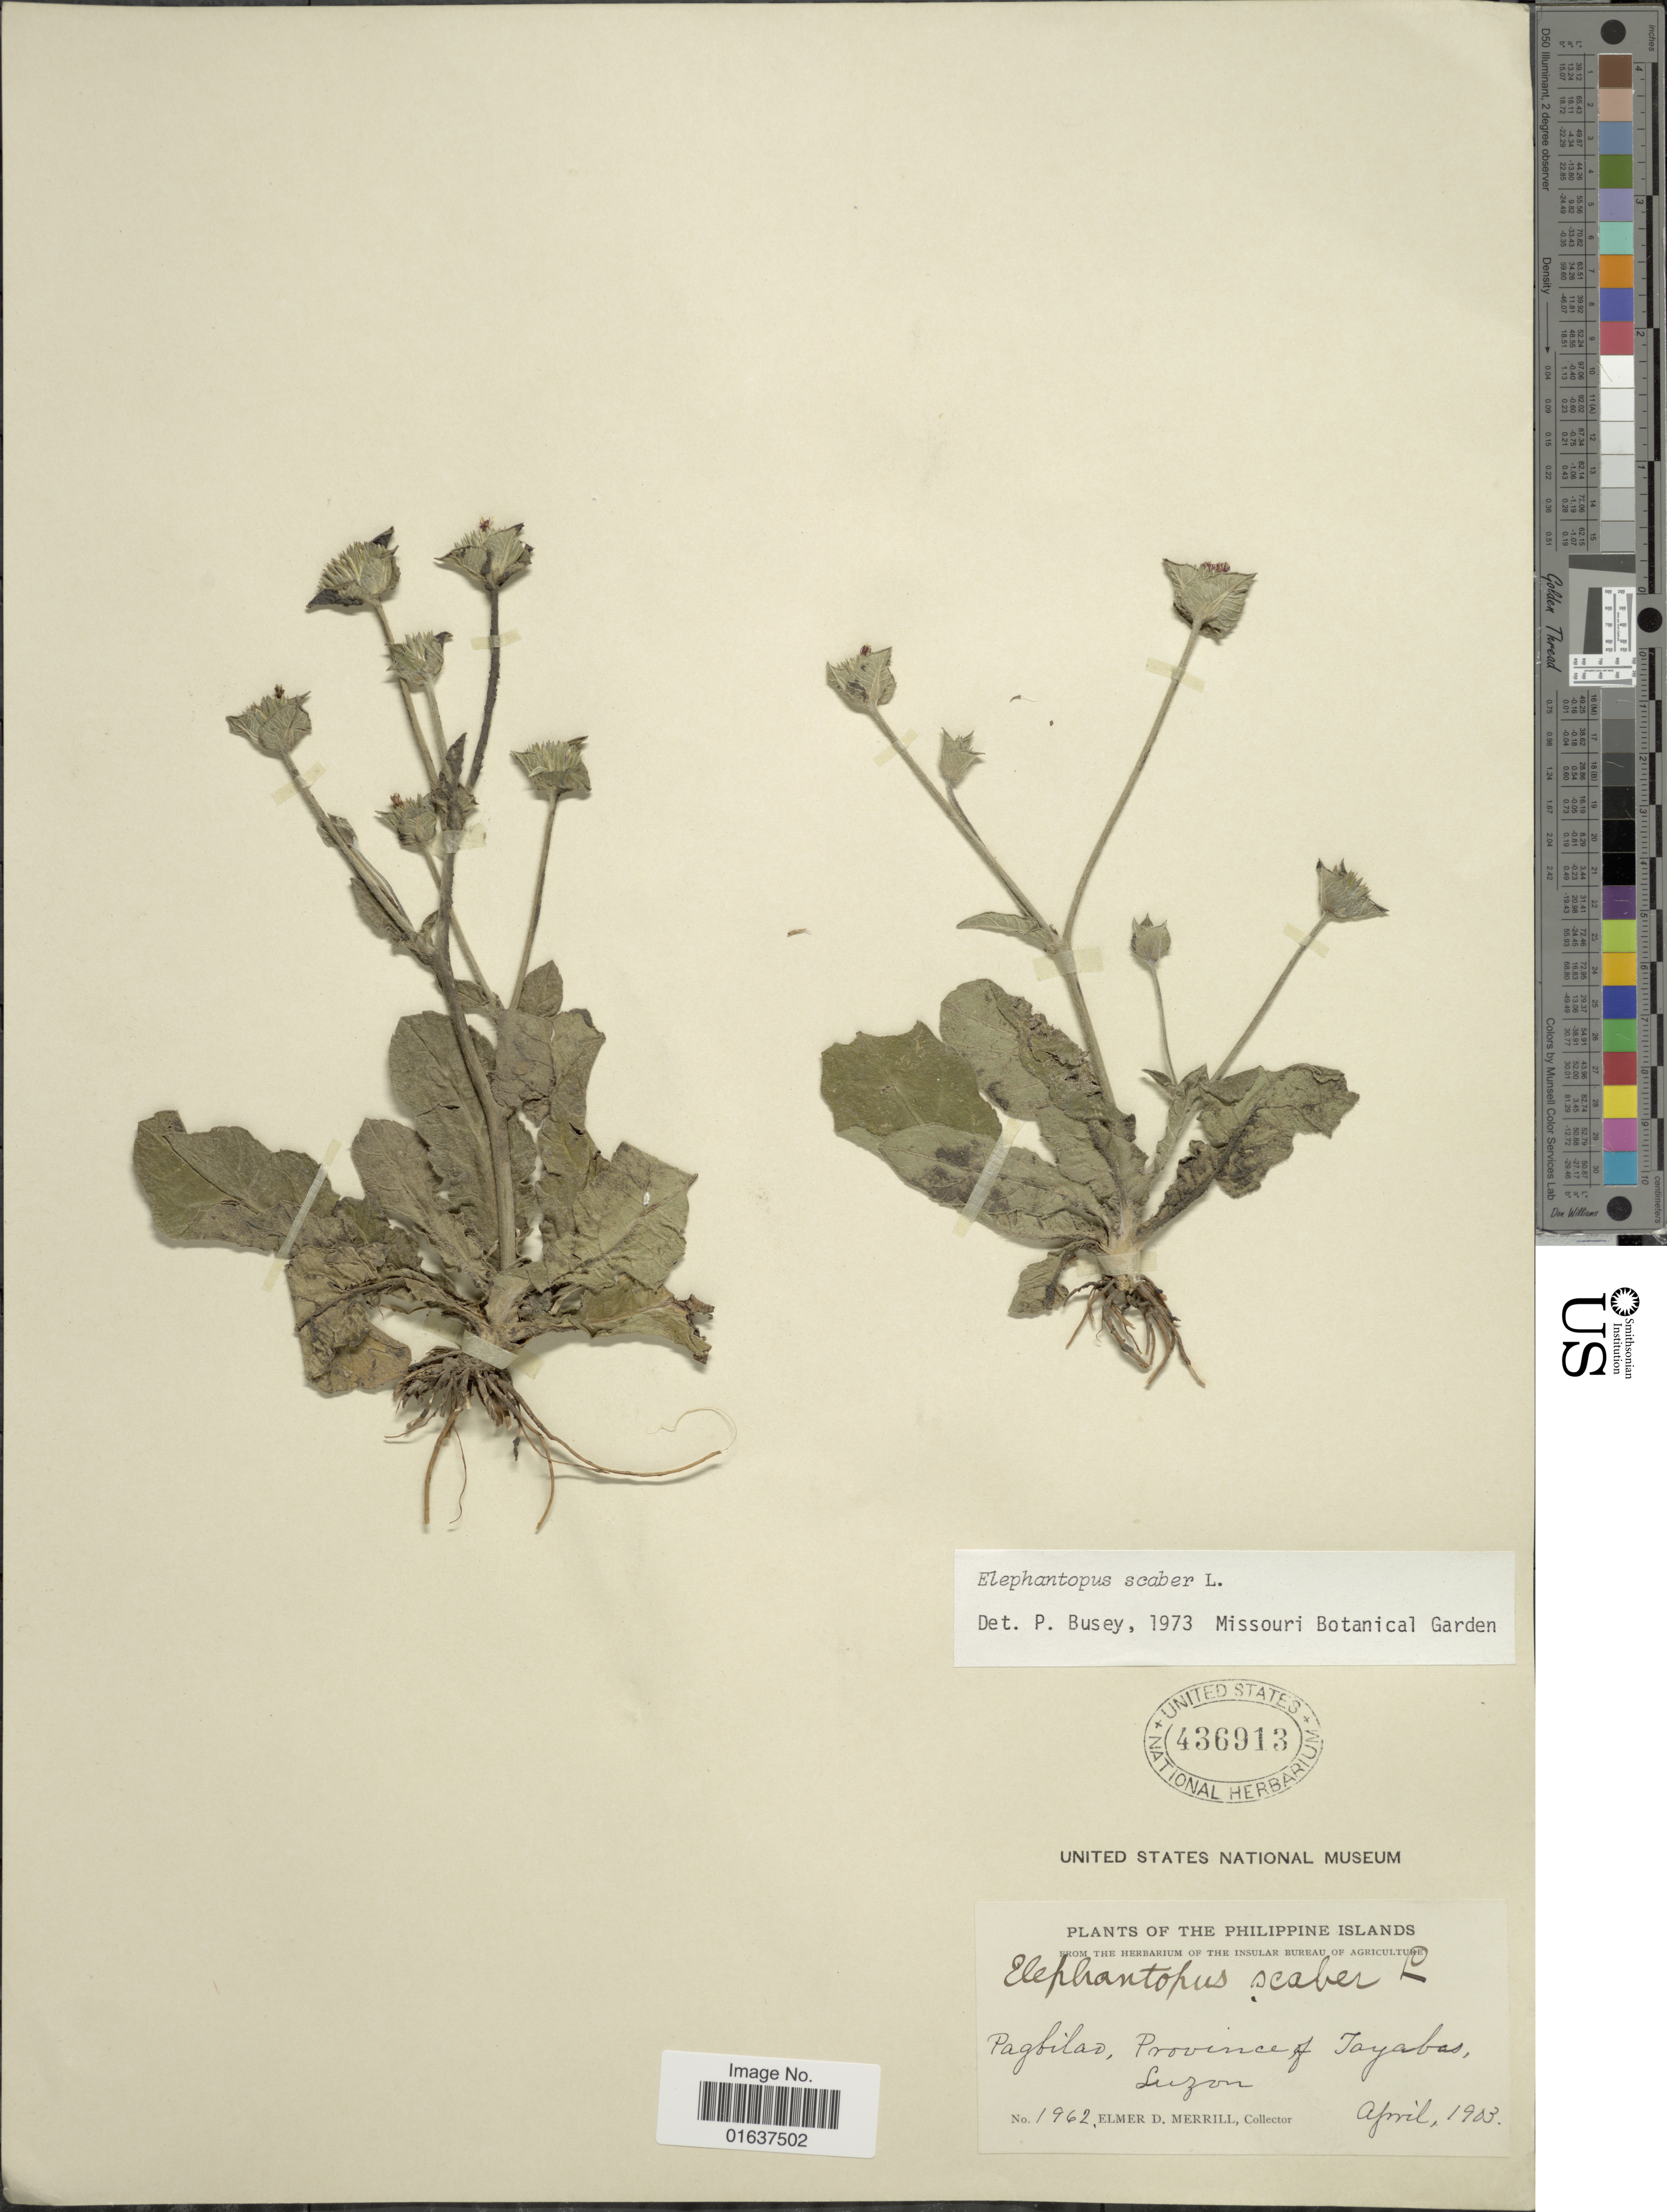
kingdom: Plantae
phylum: Tracheophyta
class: Magnoliopsida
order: Asterales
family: Asteraceae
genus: Elephantopus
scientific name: Elephantopus scaber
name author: L.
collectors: E. D. Merrill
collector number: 1962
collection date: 1903-04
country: Philippines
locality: Pagbilao, Province of Tayabas, Luzon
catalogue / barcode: US 436913